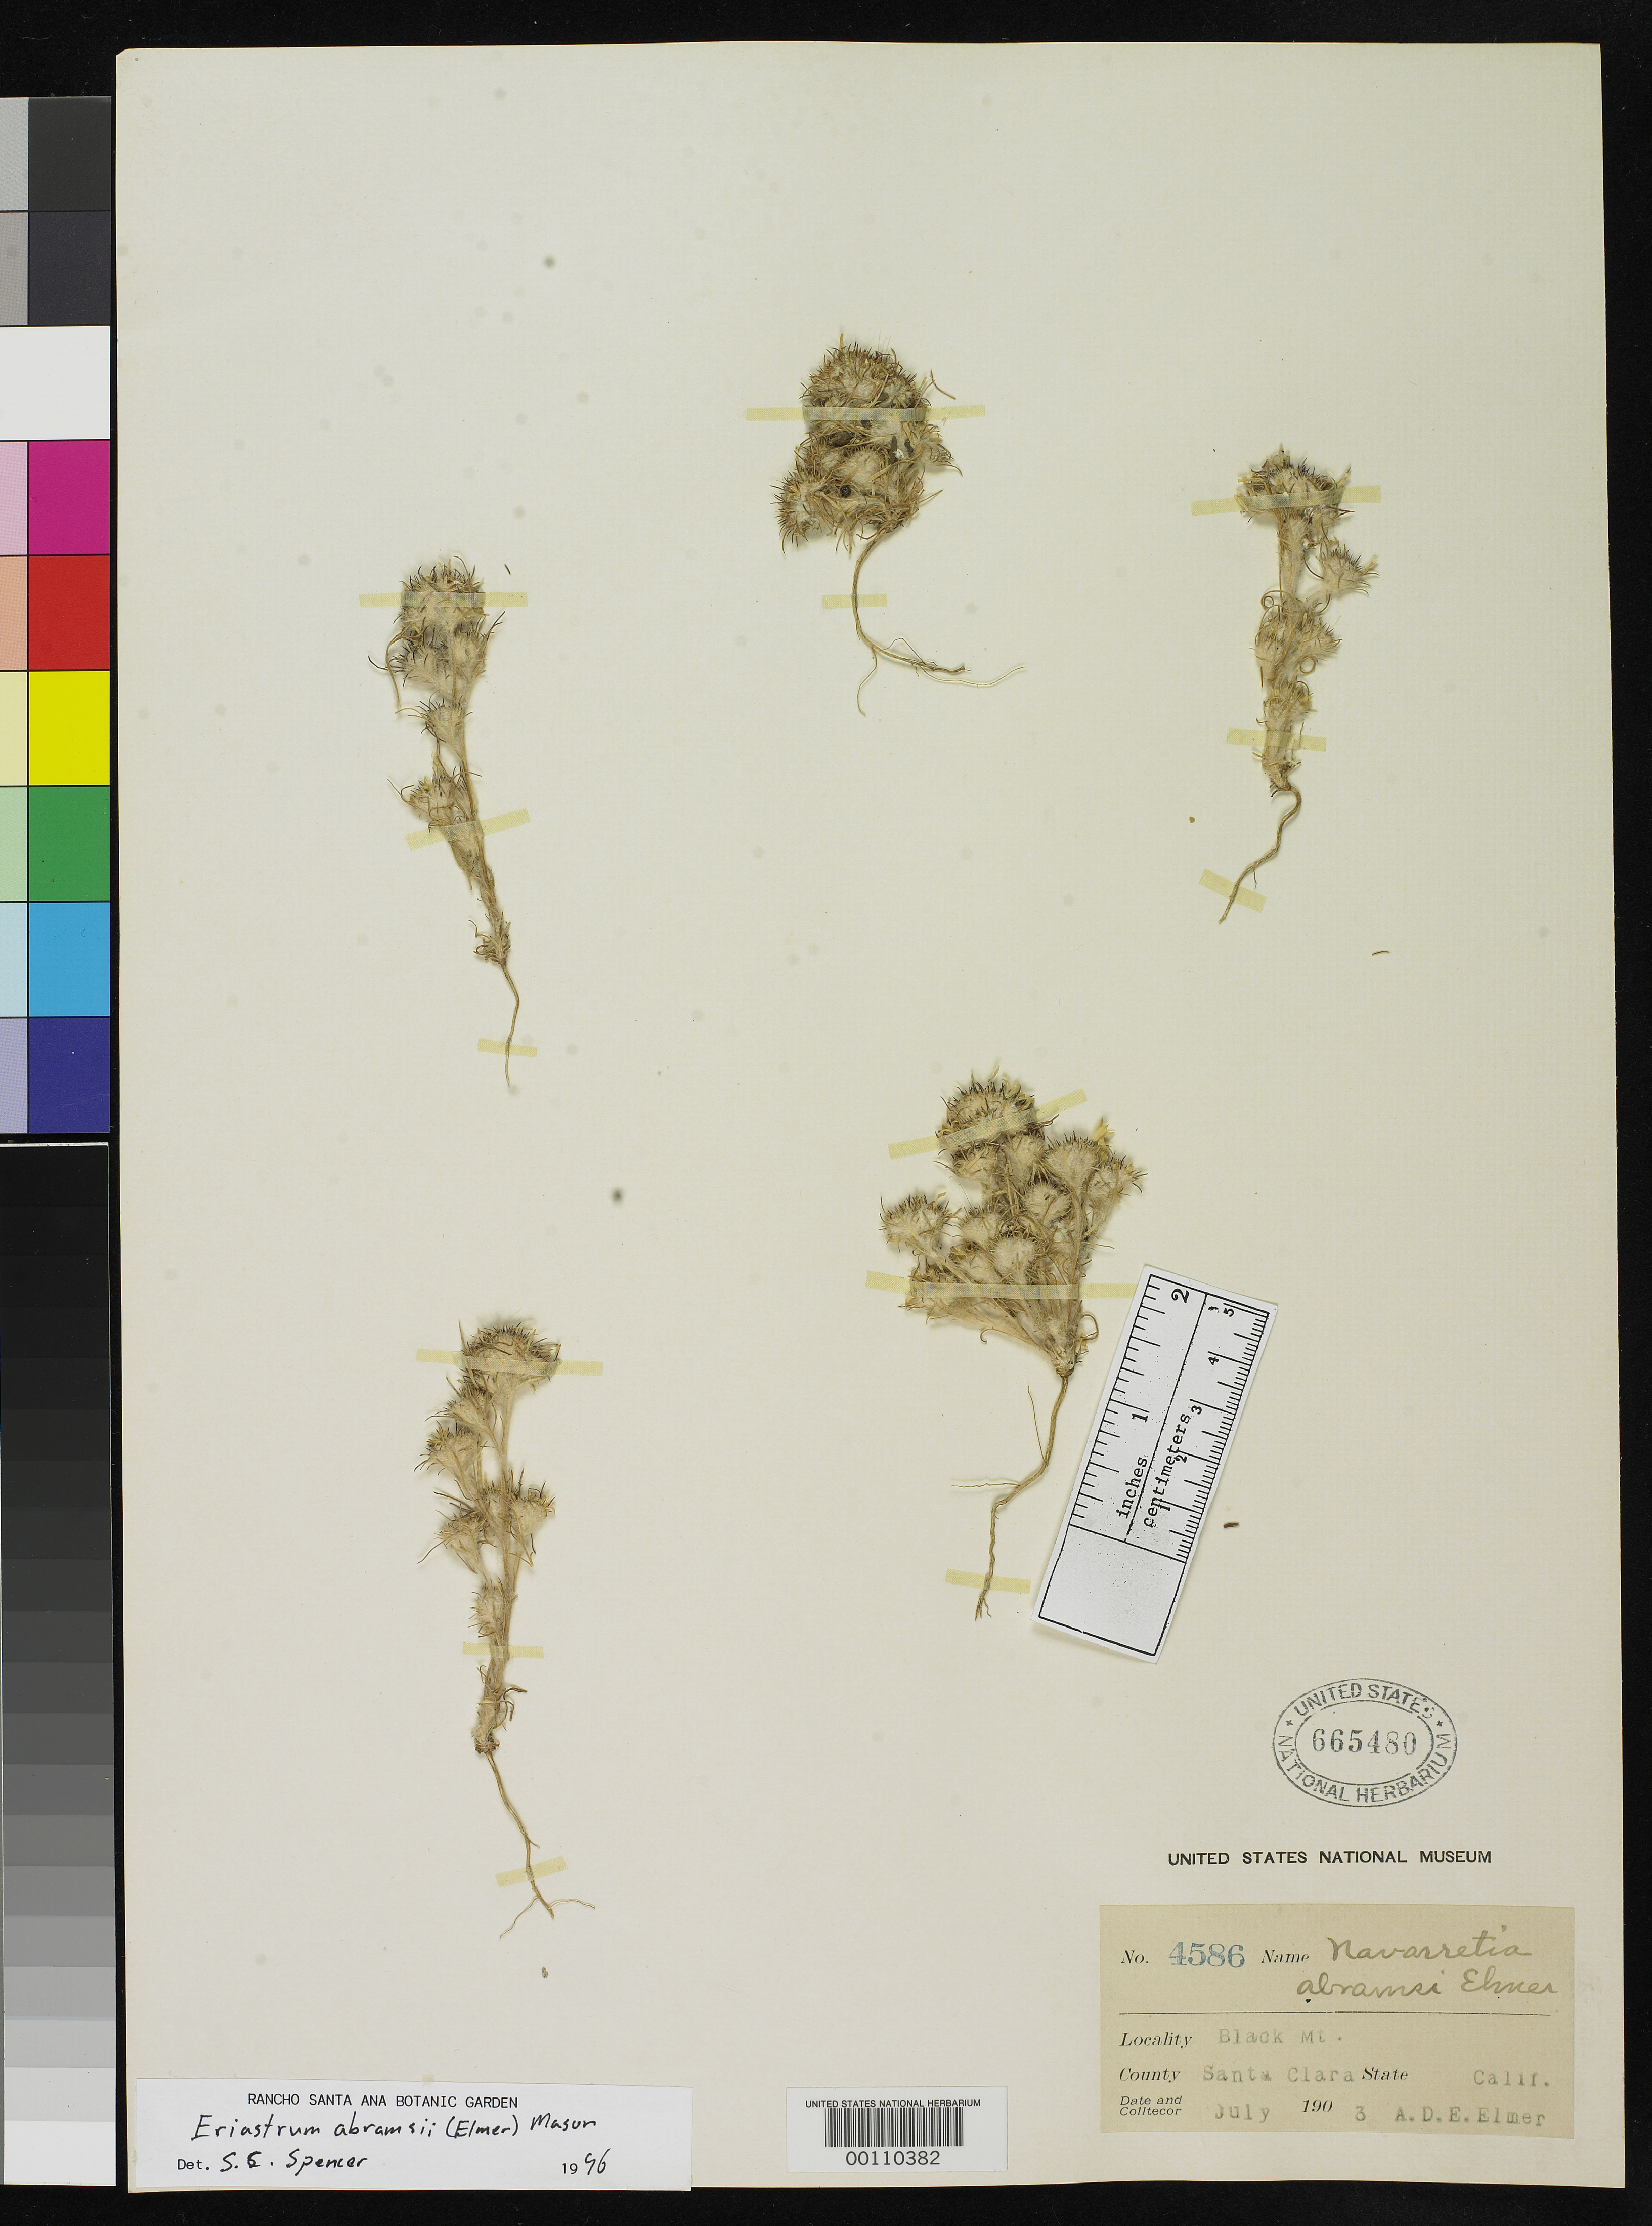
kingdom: Plantae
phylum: Tracheophyta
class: Magnoliopsida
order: Ericales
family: Polemoniaceae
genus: Navarretia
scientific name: Navarretia abramsii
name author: Elmer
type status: Isotype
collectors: A. D. E. Elmer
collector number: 4586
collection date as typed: Jul 1903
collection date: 1903-07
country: United States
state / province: California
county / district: Santa Clara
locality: Black Mt.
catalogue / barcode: US 665480